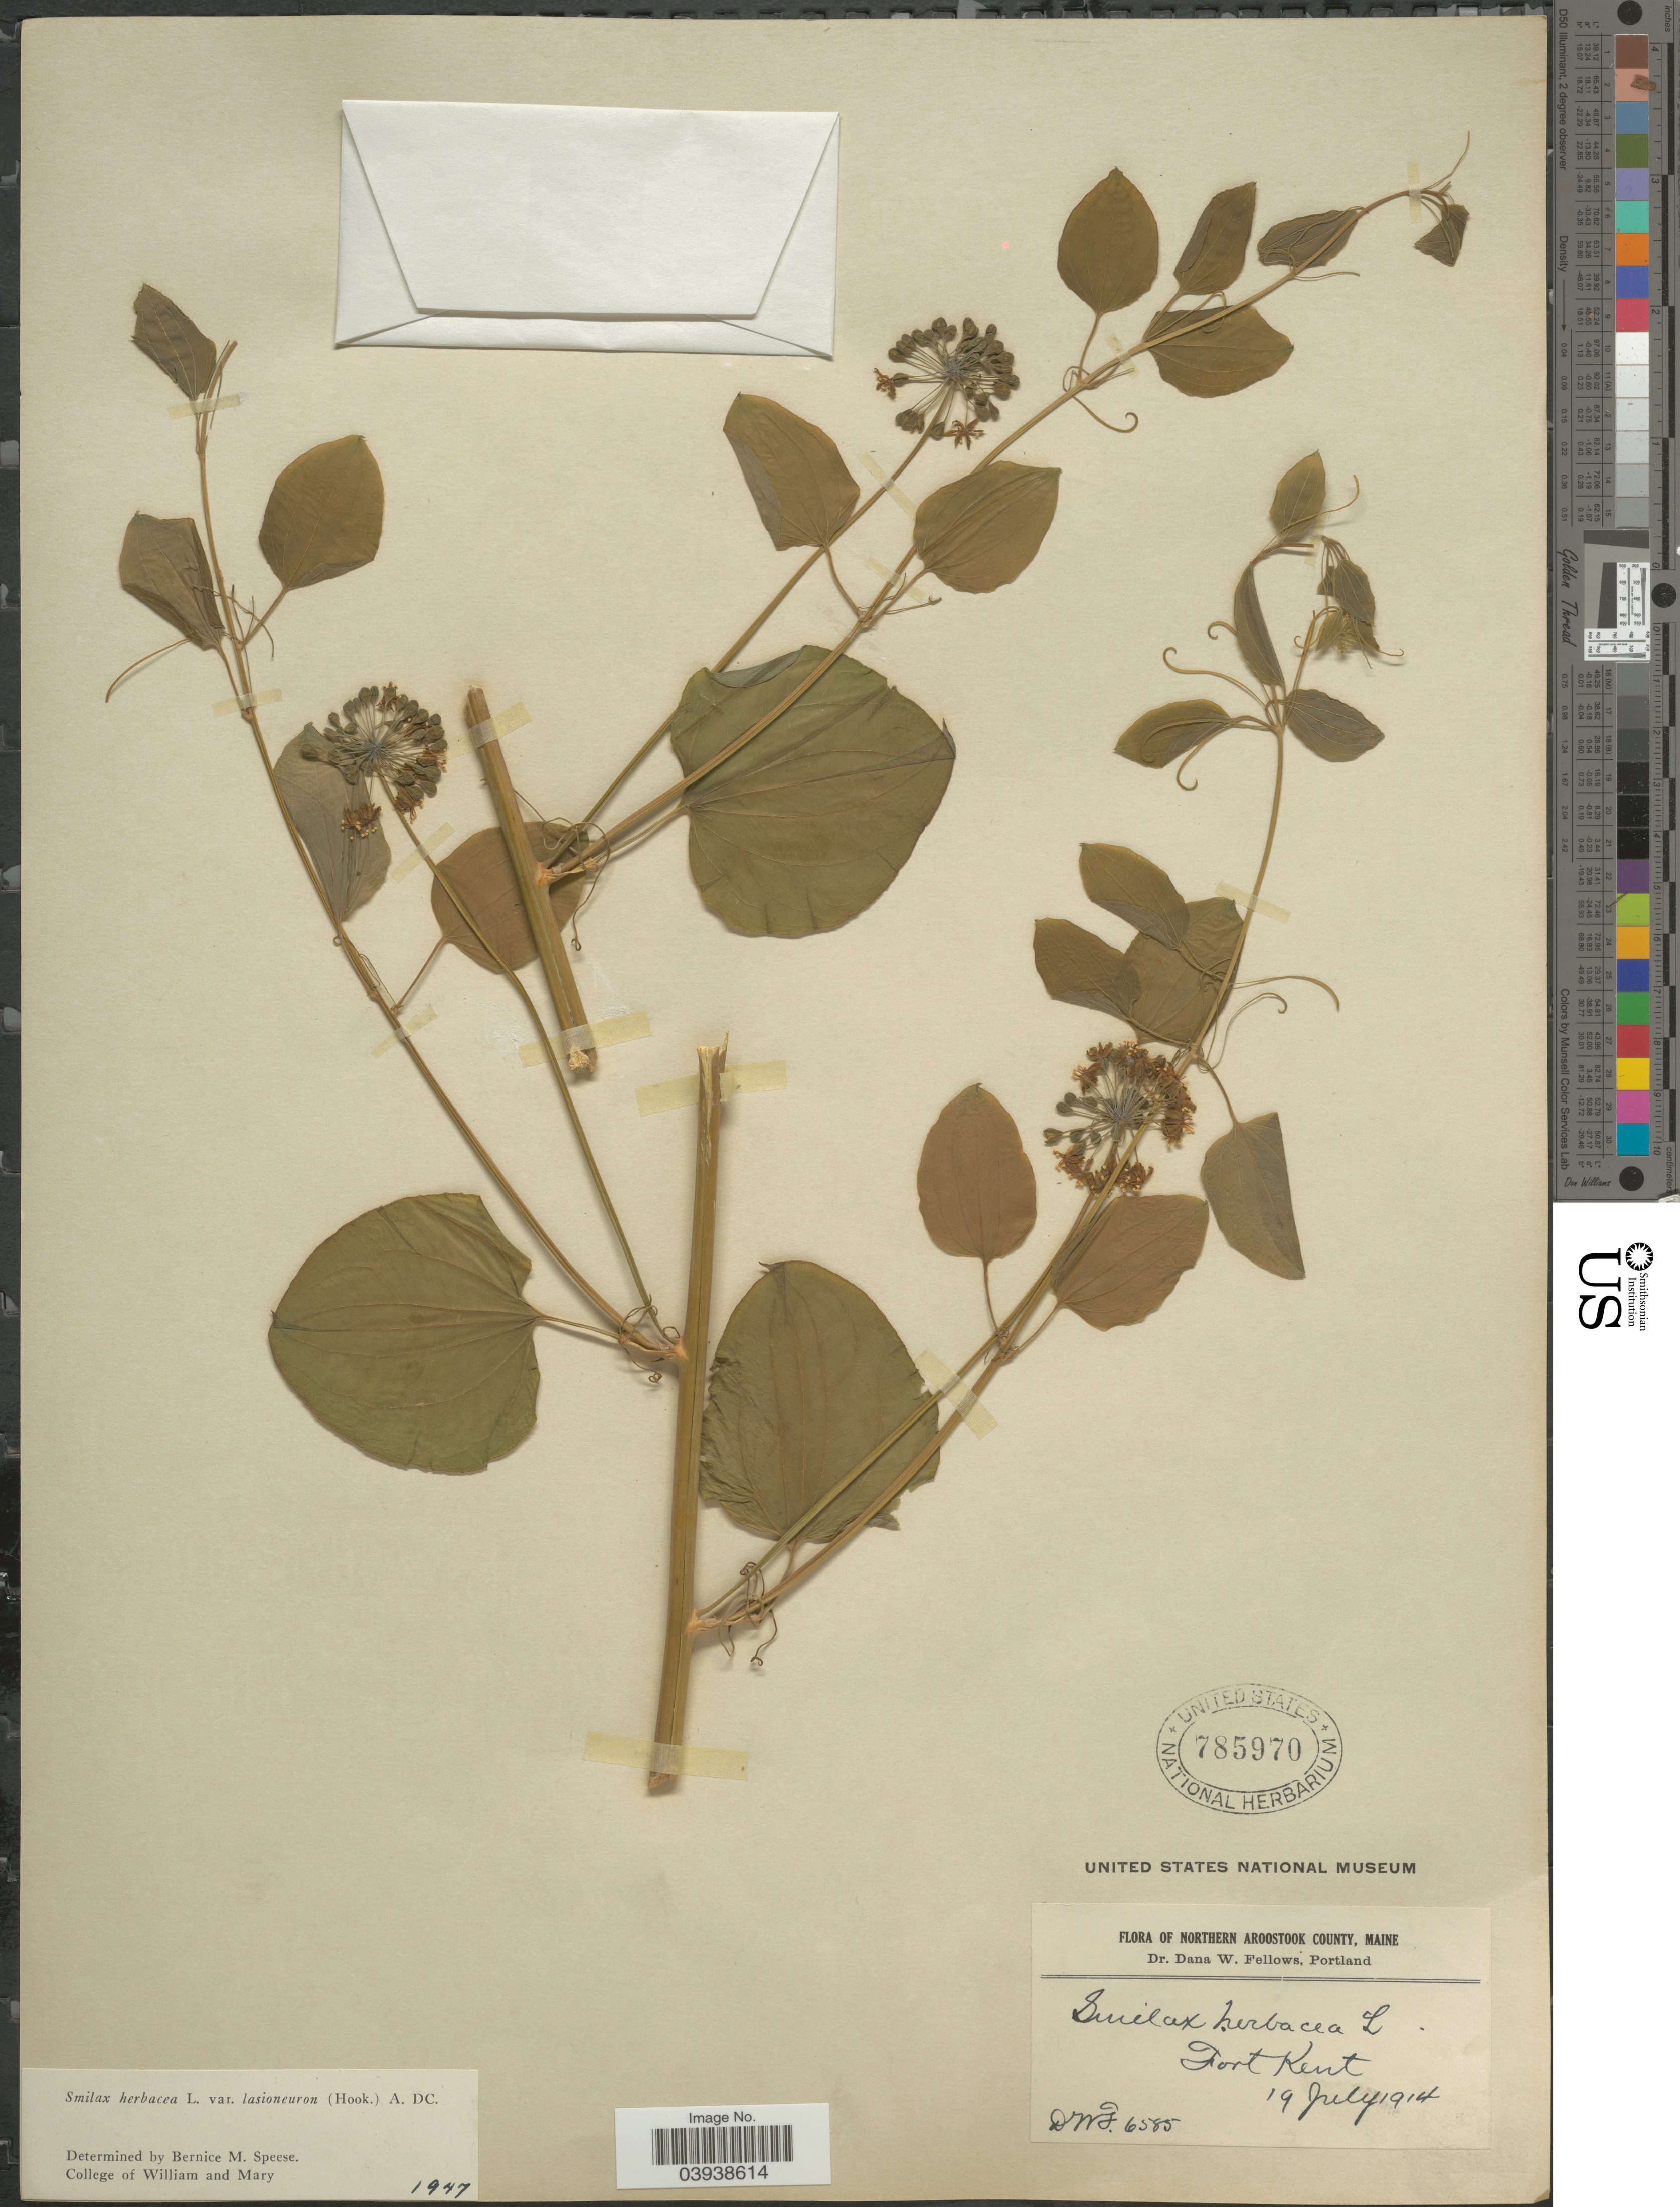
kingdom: Plantae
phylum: Tracheophyta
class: Liliopsida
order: Liliales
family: Smilacaceae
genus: Smilax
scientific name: Smilax herbacea var. lasioneuron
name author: (Hook.) A. DC.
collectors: D. W. Fellows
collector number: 6585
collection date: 1914-07-19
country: United States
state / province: Maine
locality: Northern Aroostook County. Fort Kent.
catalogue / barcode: US 785970